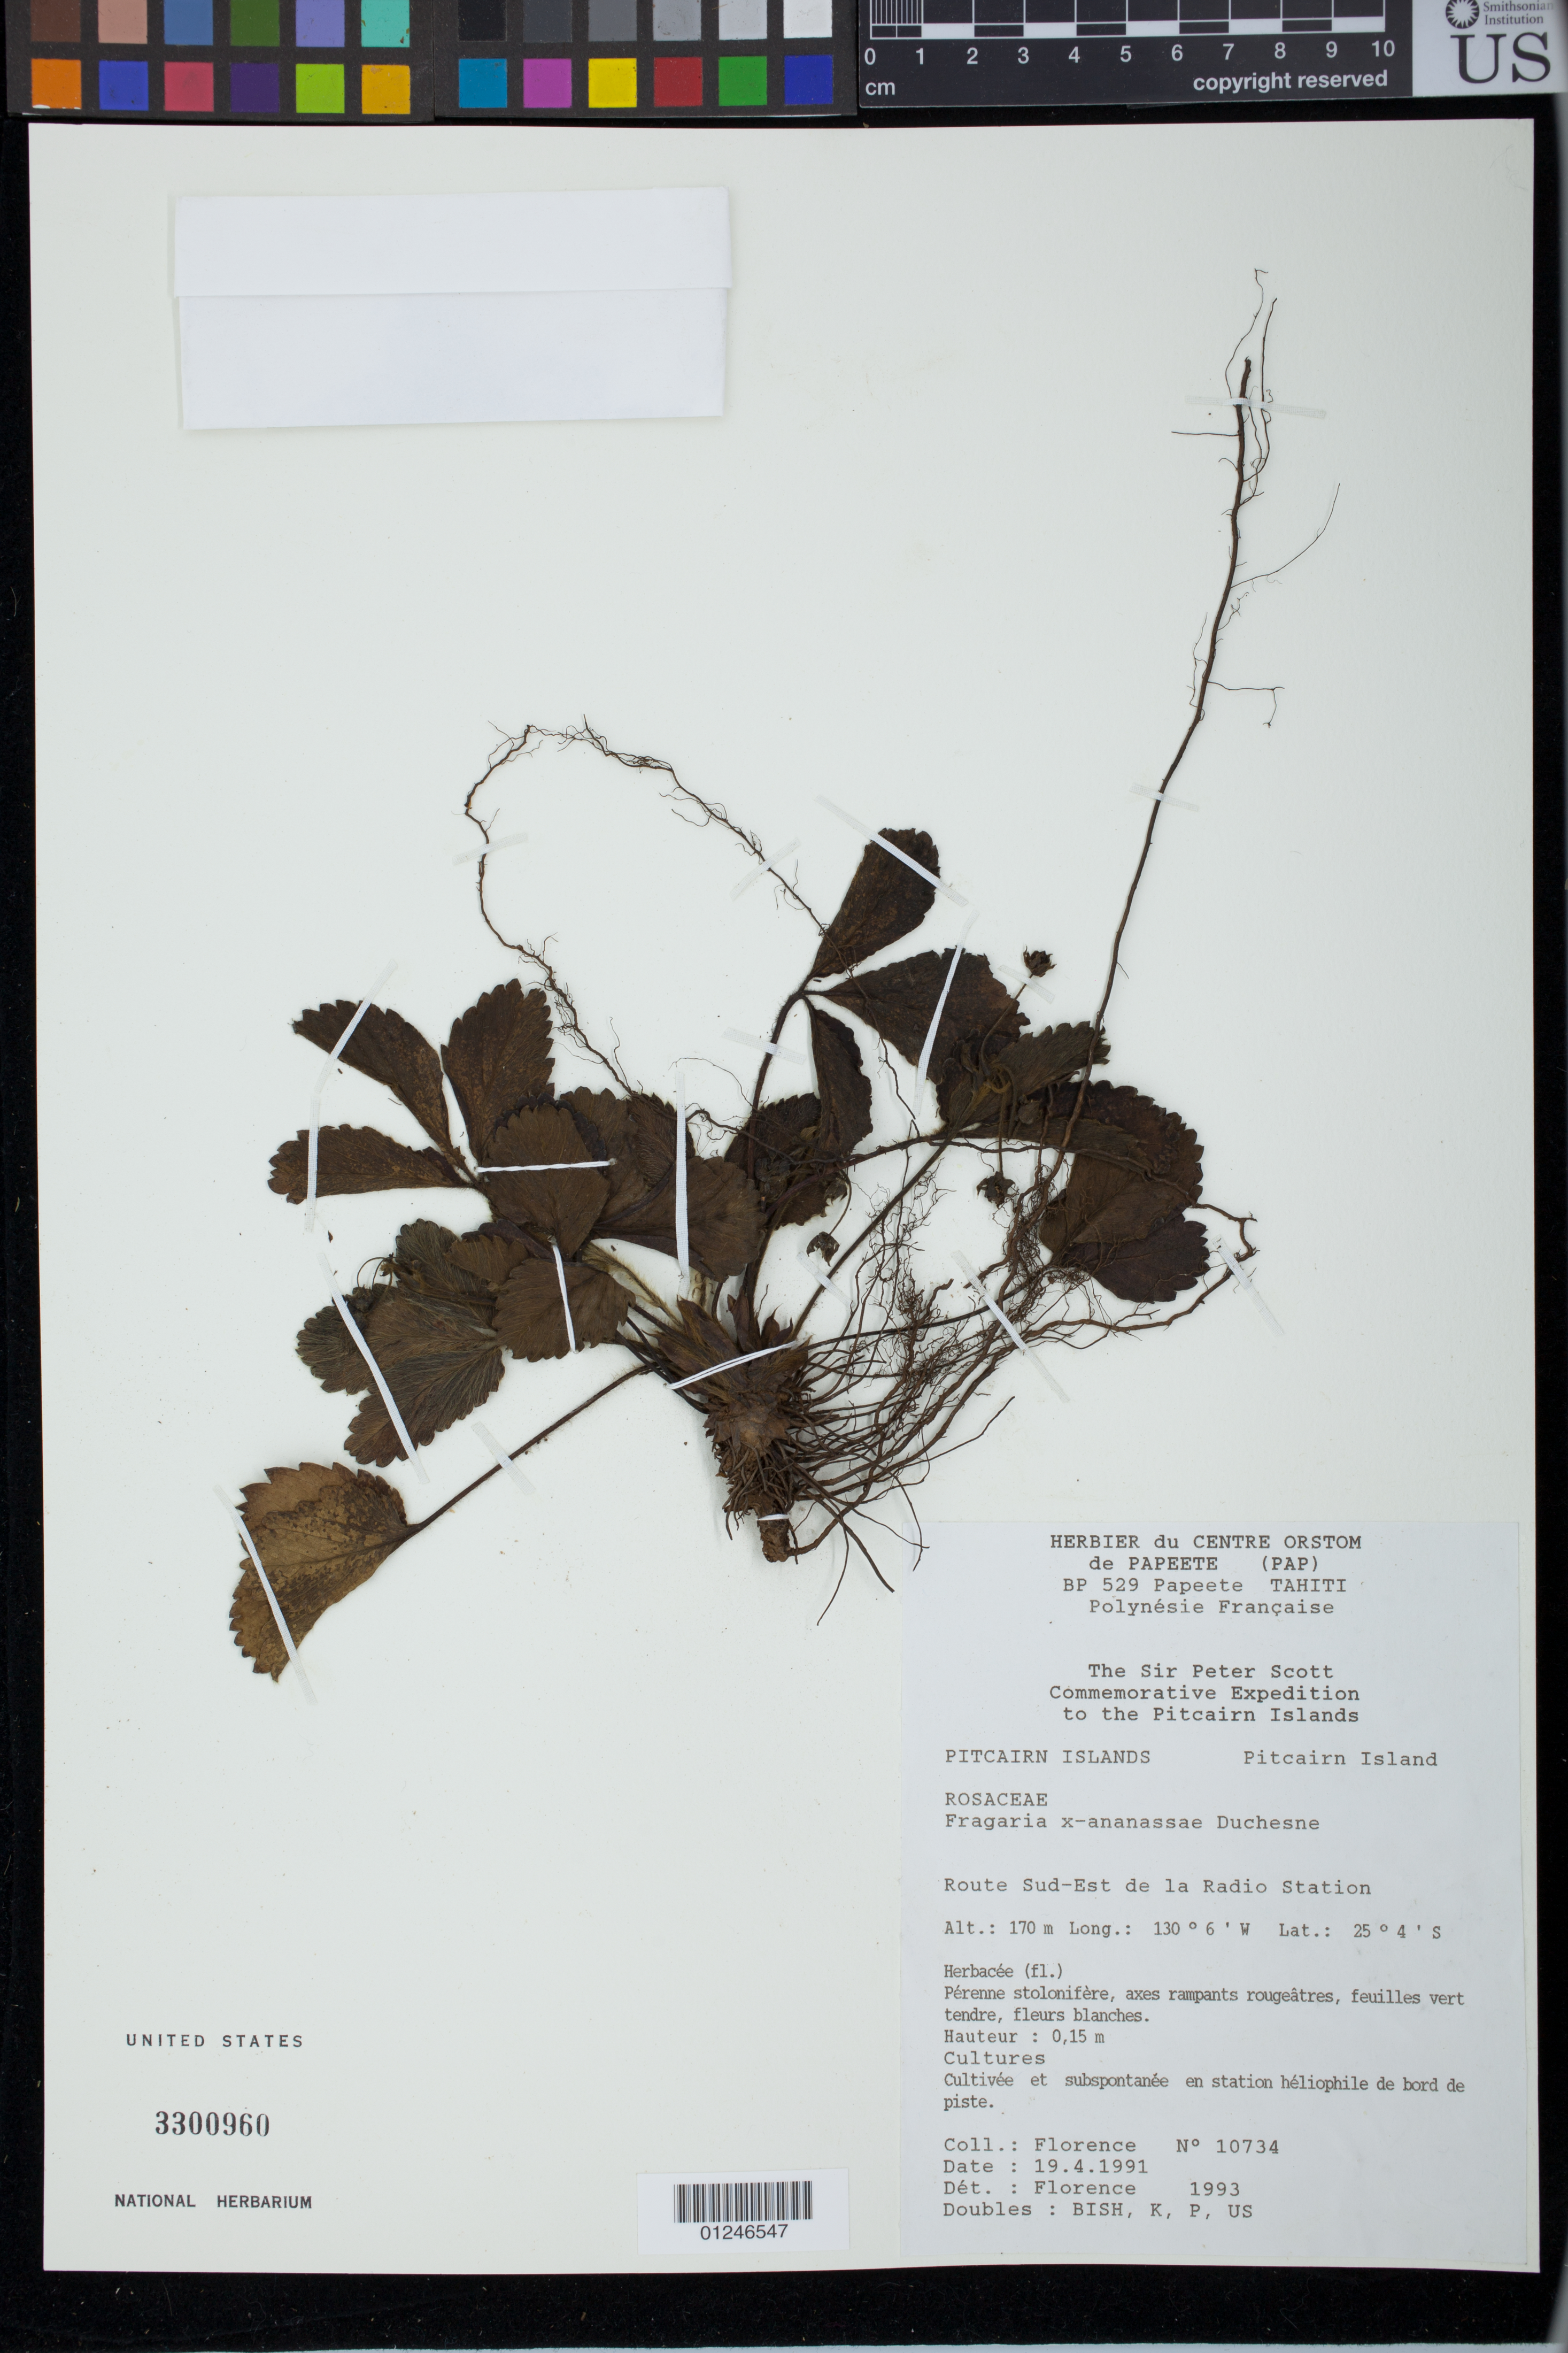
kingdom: Plantae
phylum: Tracheophyta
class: Magnoliopsida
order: Rosales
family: Rosaceae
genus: Fragaria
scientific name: Fragaria x ananassa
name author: Duchesne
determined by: Liston, A. I.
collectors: K. BISH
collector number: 10734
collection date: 1991-04-19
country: Pitcairn Islands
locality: Route Sub-Est de la Radio Station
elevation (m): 170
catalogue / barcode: US 3300960